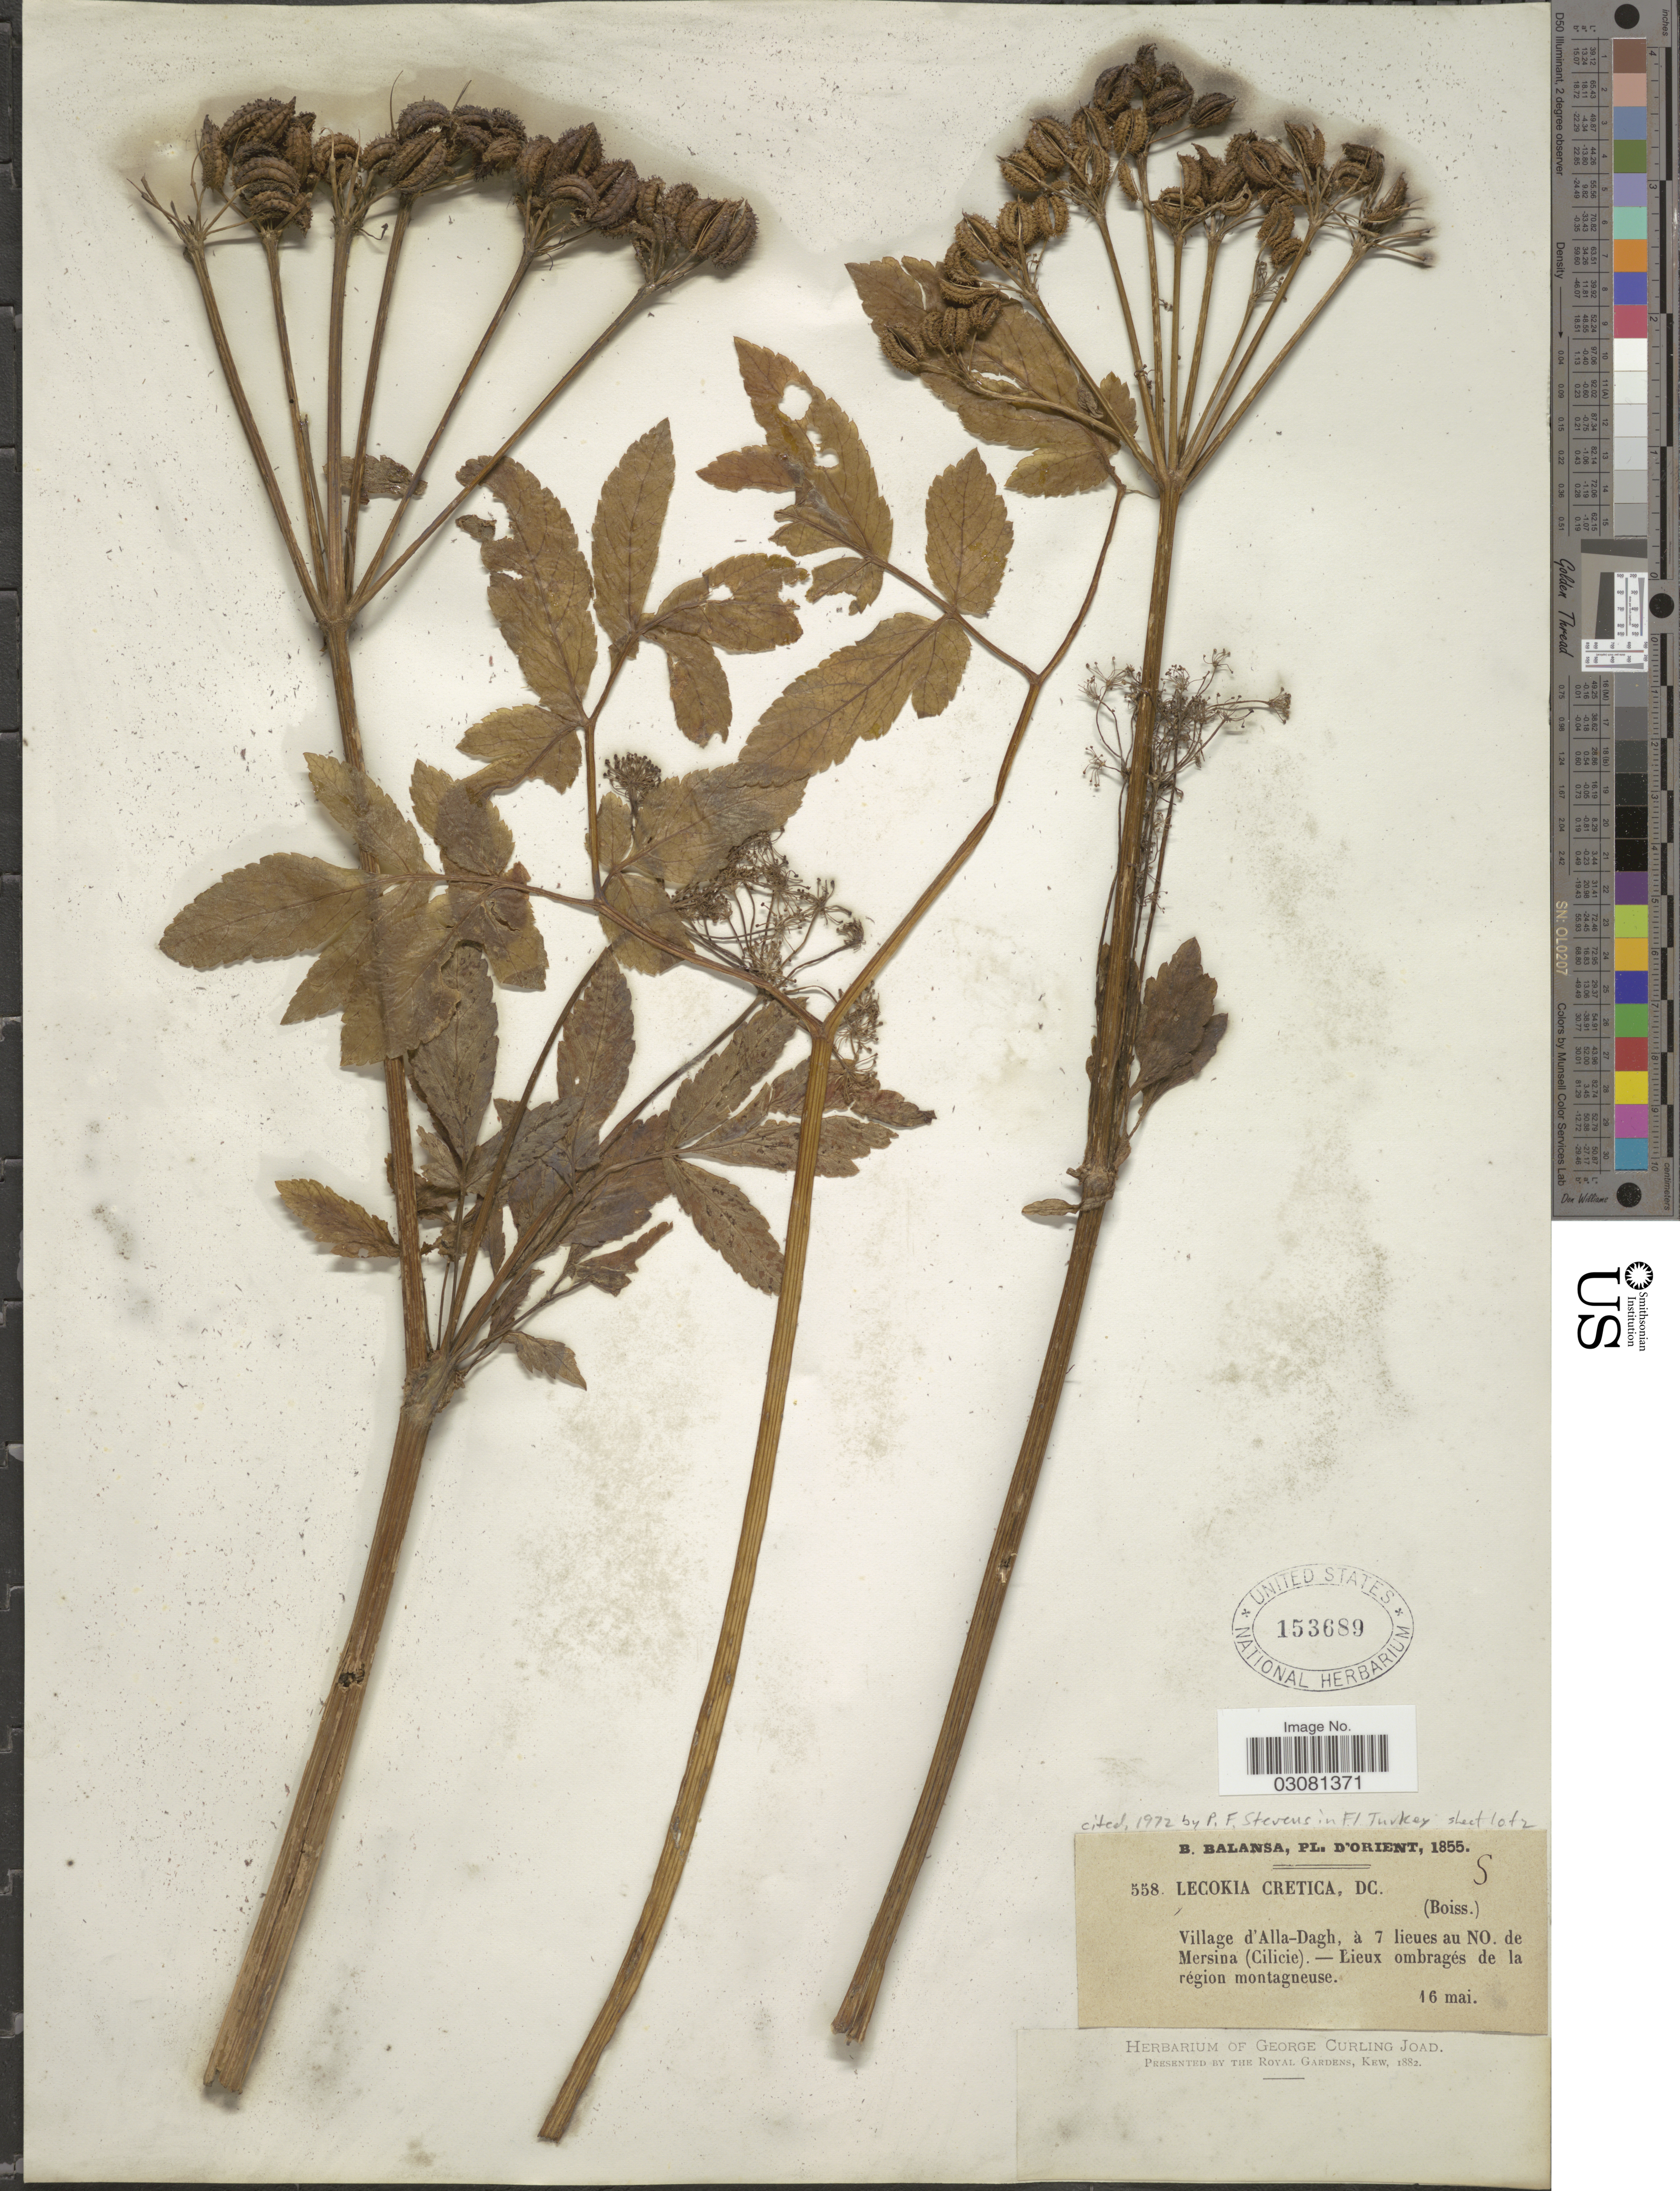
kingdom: Plantae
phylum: Tracheophyta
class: Magnoliopsida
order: Apiales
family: Apiaceae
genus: Lecokia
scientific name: Lecokia cretica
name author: DC.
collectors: B. Balansa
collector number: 558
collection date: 1855-05-16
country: Turkey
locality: D'Orient. Village d'Alla-Dagh, à 7 lieues au NO. de Mersina (Cilicie).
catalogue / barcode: US 153689